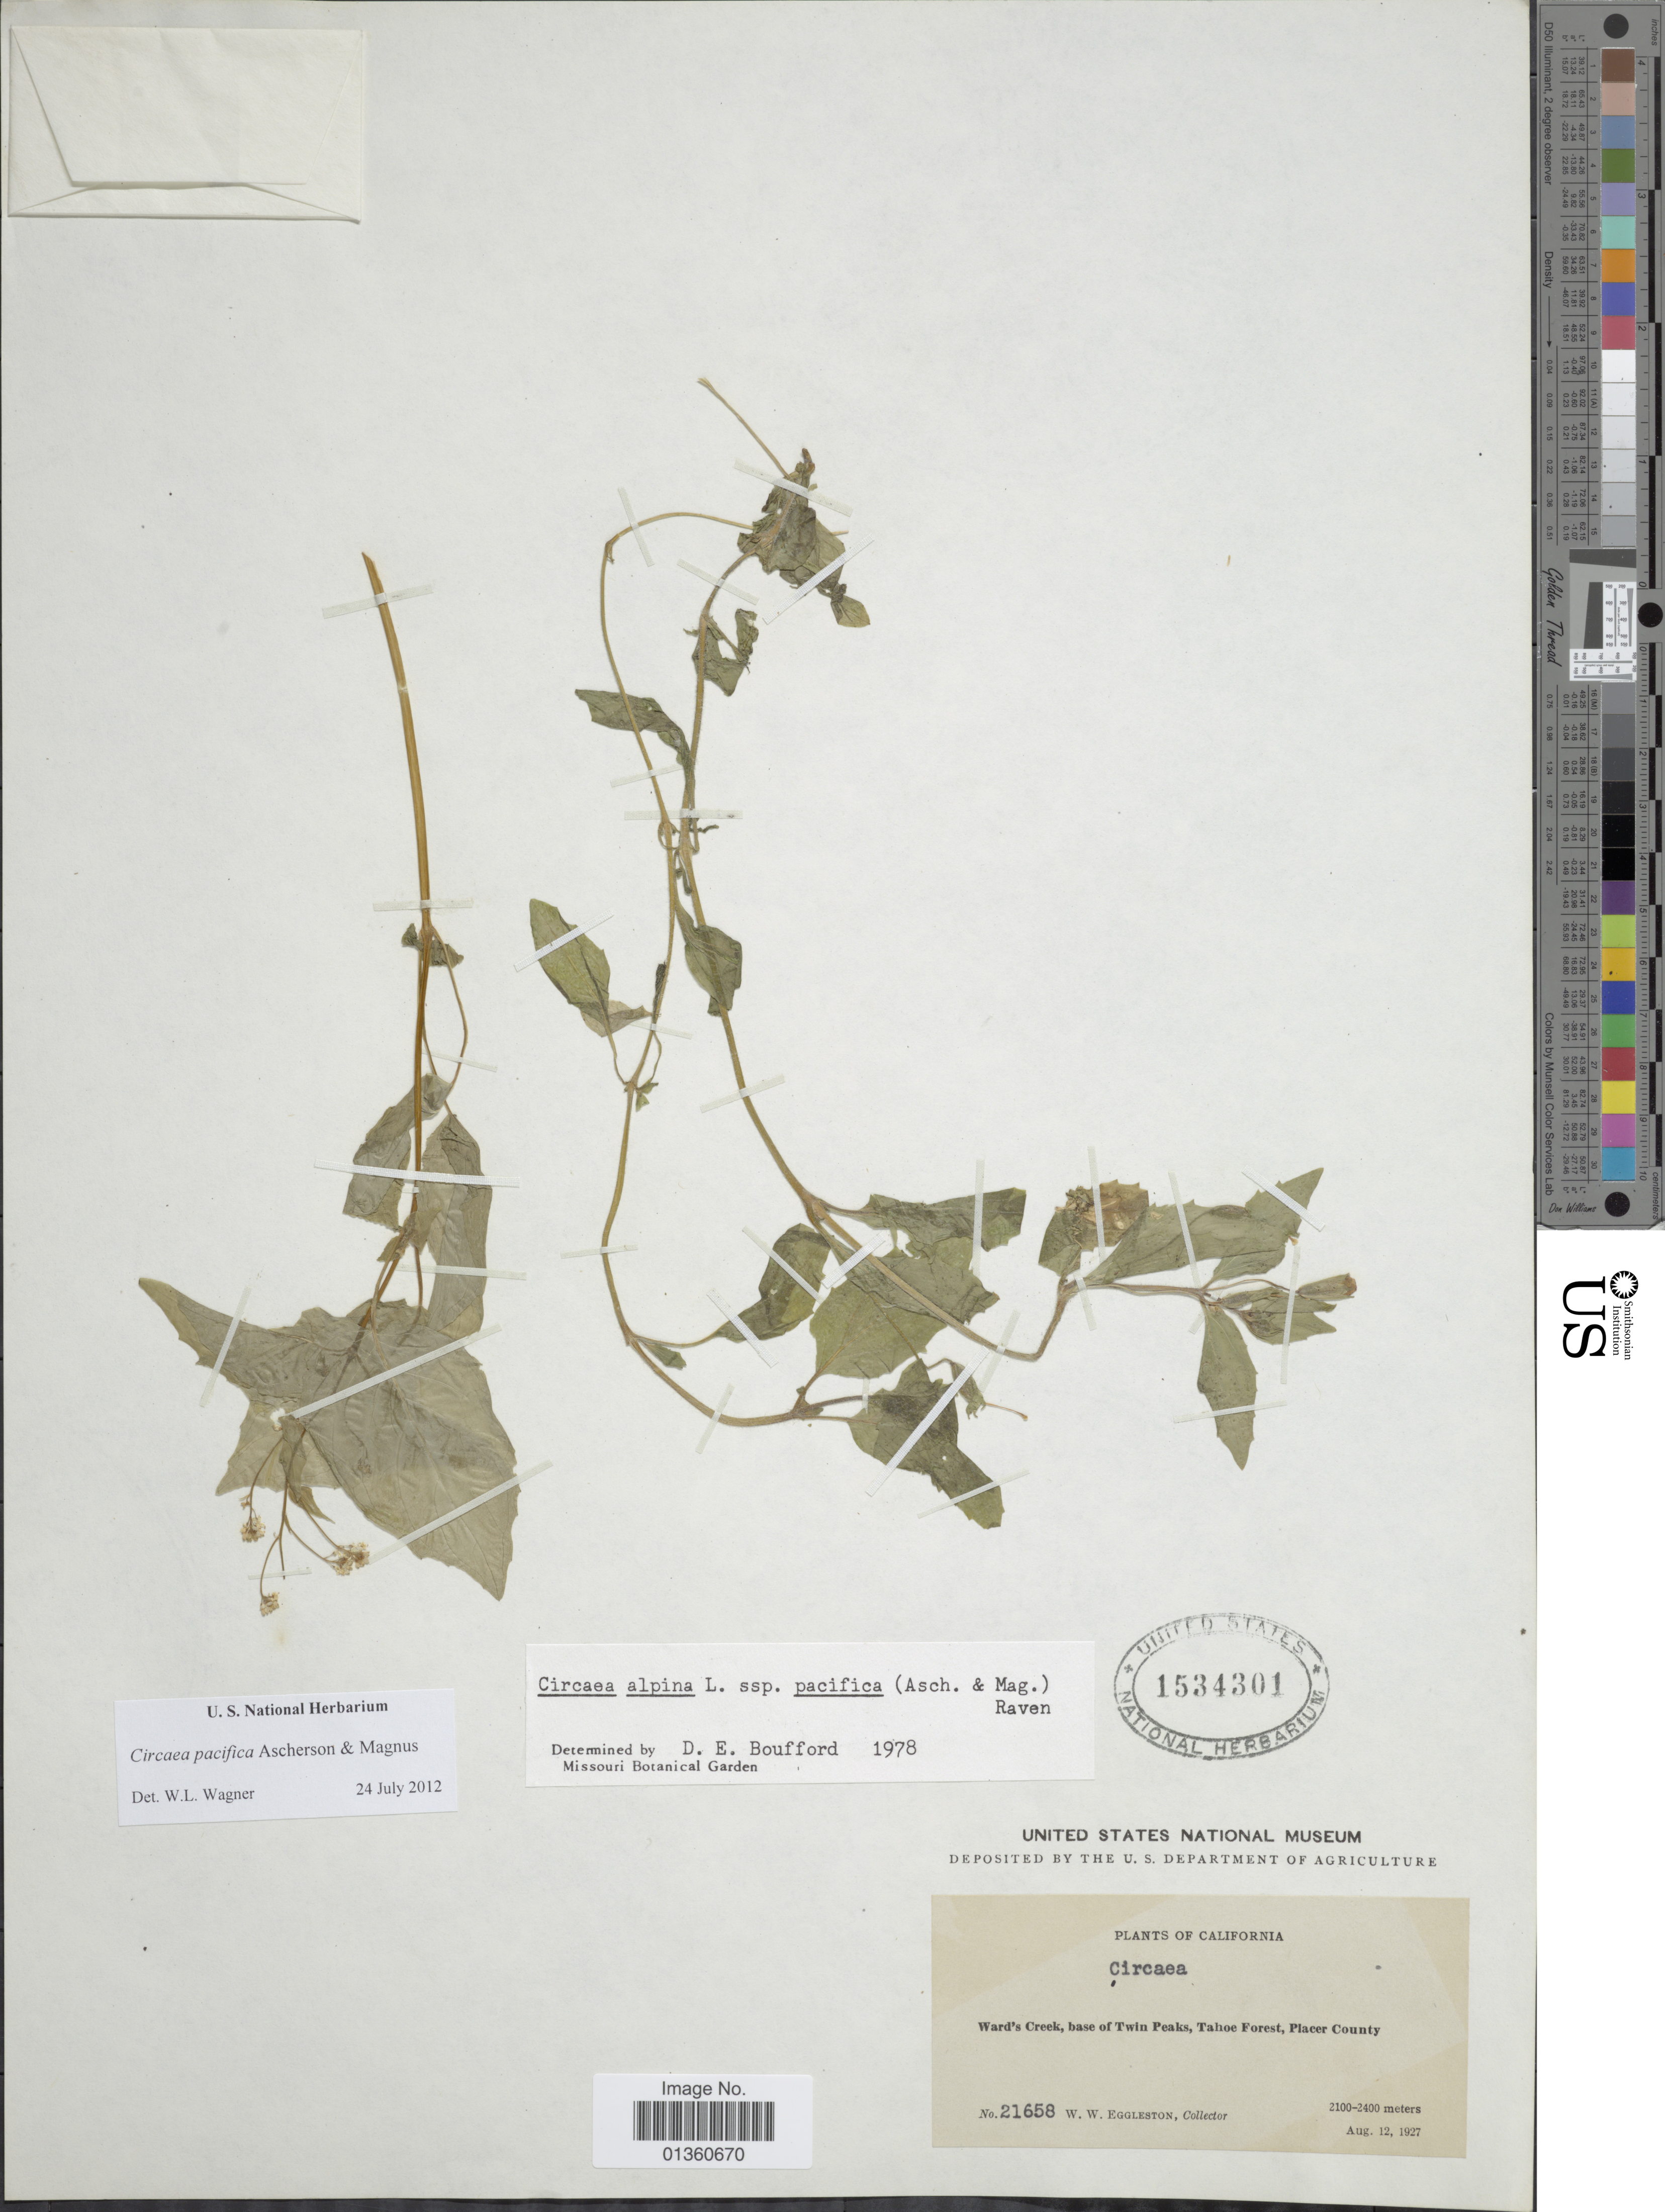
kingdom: Plantae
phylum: Tracheophyta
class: Magnoliopsida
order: Myrtales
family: Onagraceae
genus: Circaea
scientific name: Circaea pacifica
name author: Asch. & Magnus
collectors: W. W. Eggleston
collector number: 21658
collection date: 1927-08-12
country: United States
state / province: California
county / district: Placer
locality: Ward's Creek, base of Twin Peaks, Tahoe Forest, Placer County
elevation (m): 2100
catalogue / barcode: US 1534301